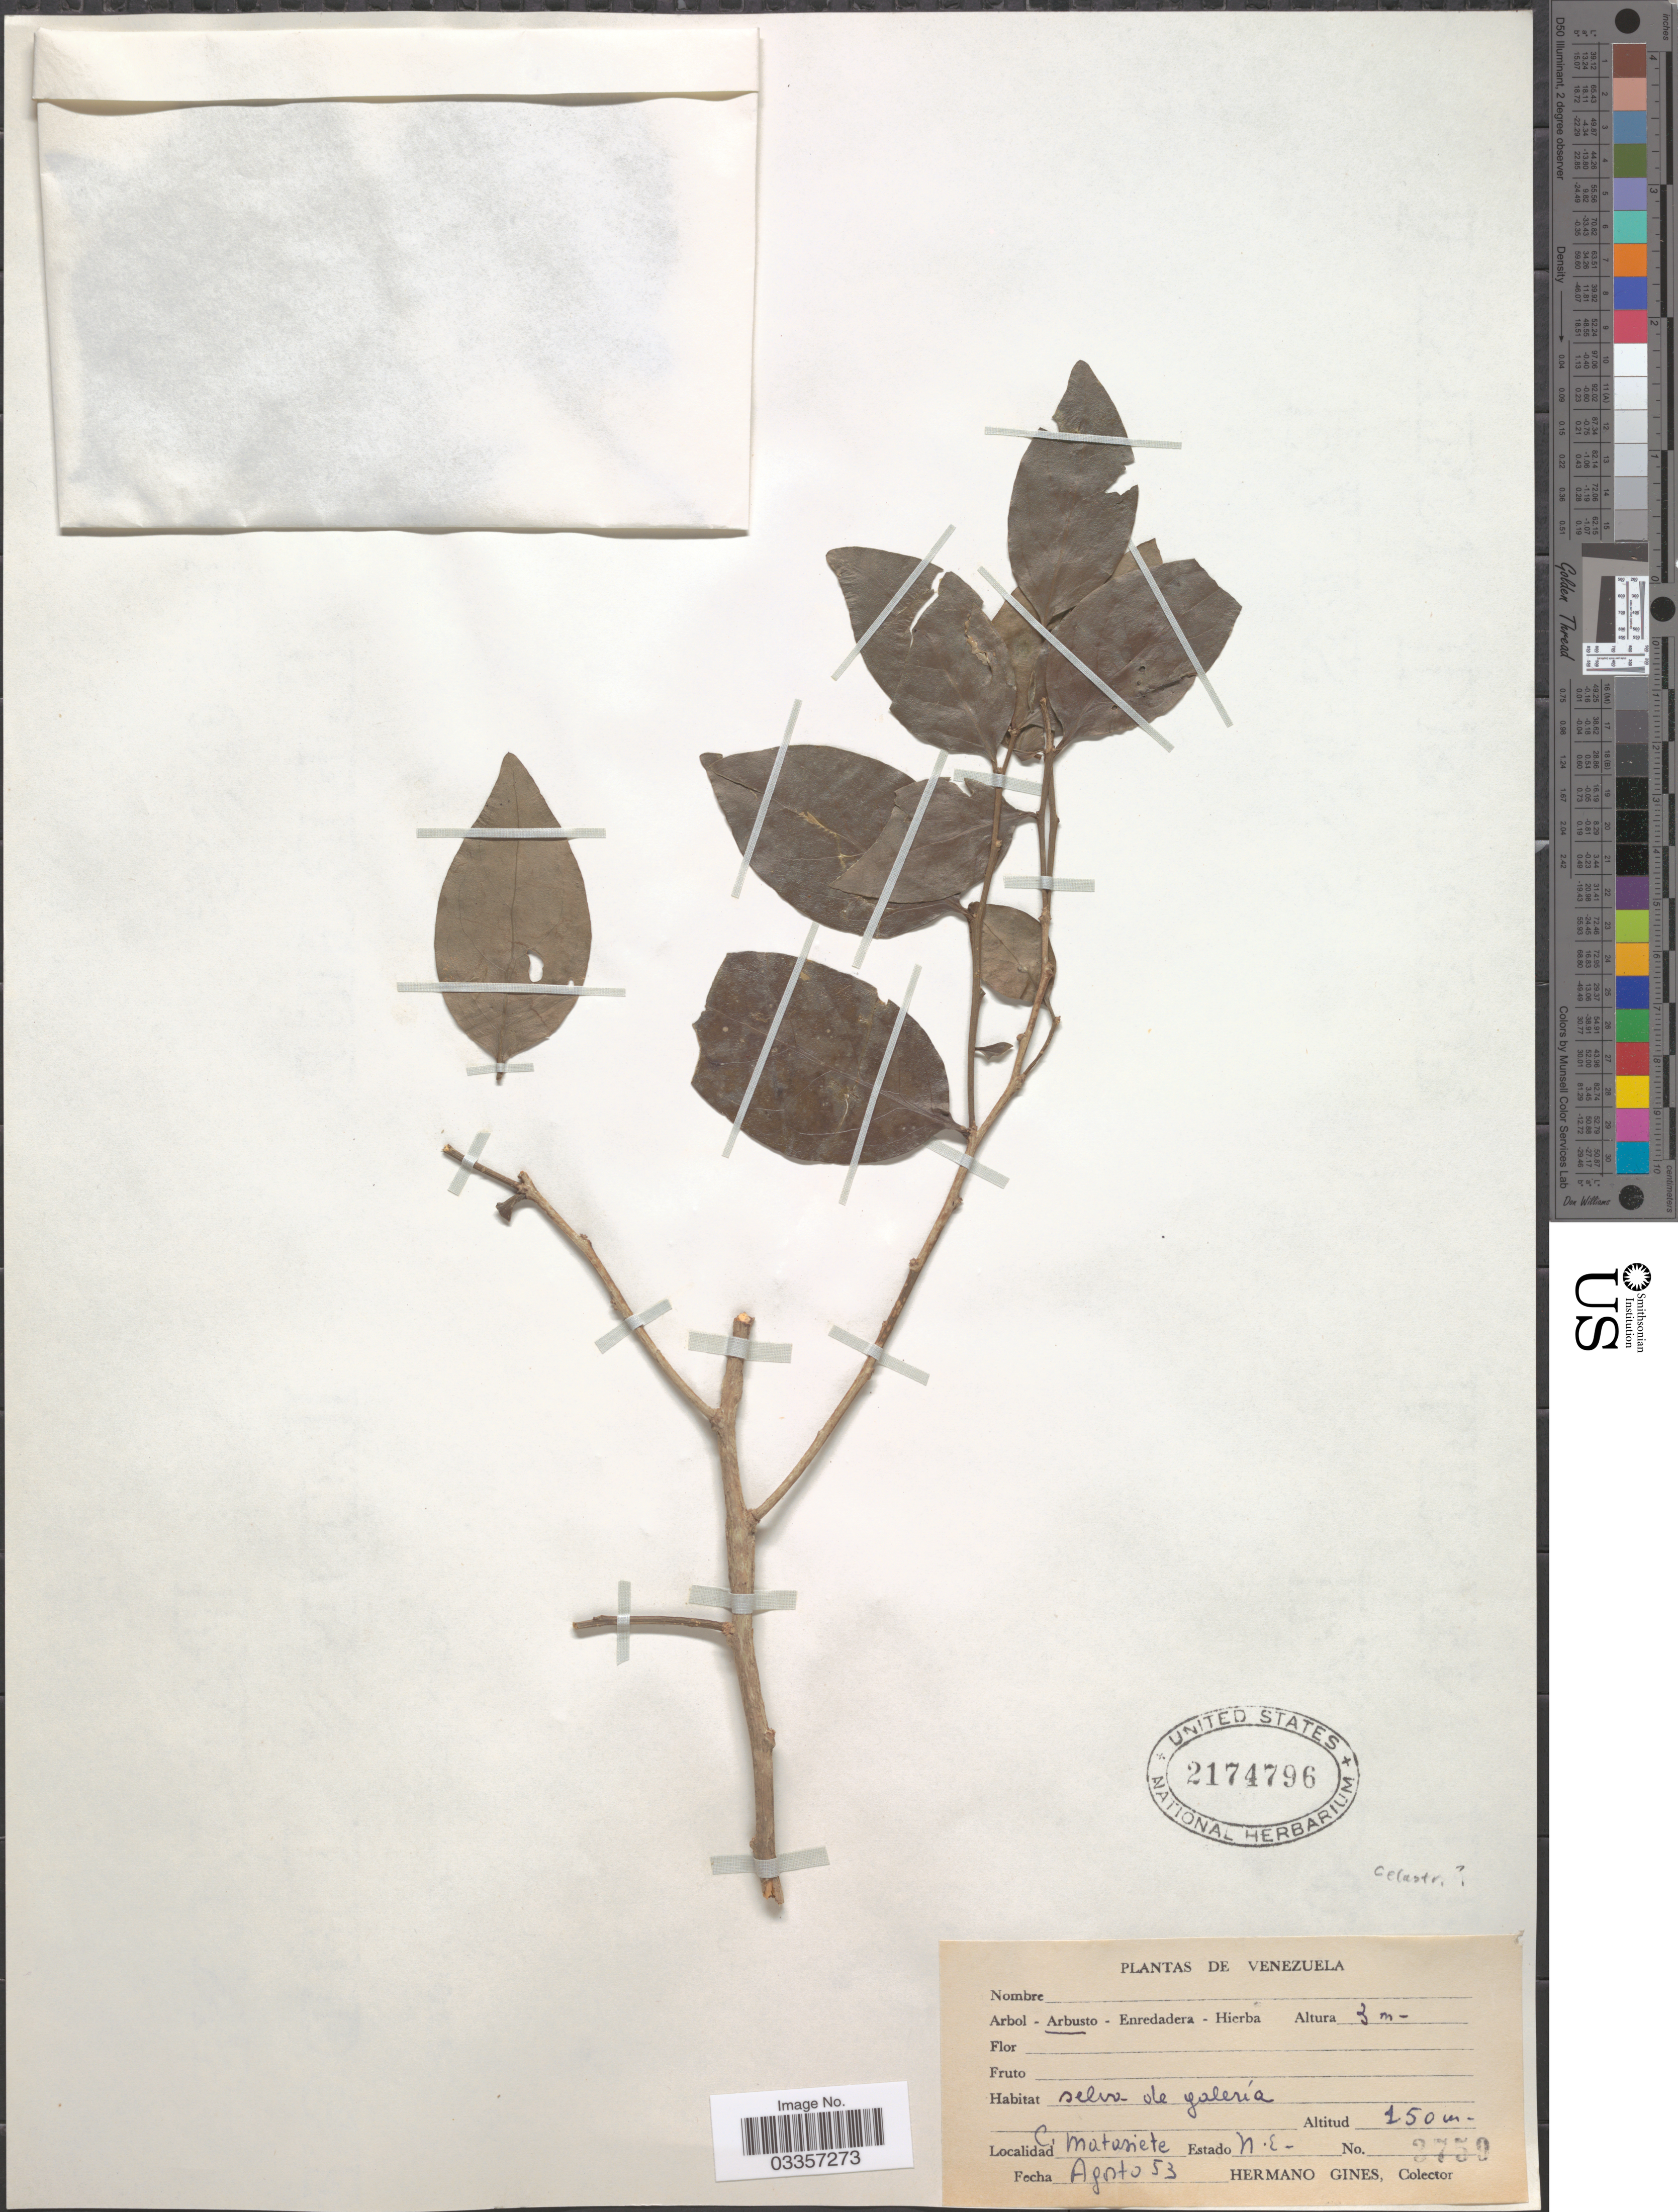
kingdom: Plantae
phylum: Tracheophyta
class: Magnoliopsida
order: Celastrales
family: Celastraceae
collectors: Bro. Gines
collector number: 3750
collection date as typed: Transcribed d/m/y: /8/53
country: Venezuela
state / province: Nueva Esparta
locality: C. Matasiete.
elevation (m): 150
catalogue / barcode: US 2174796